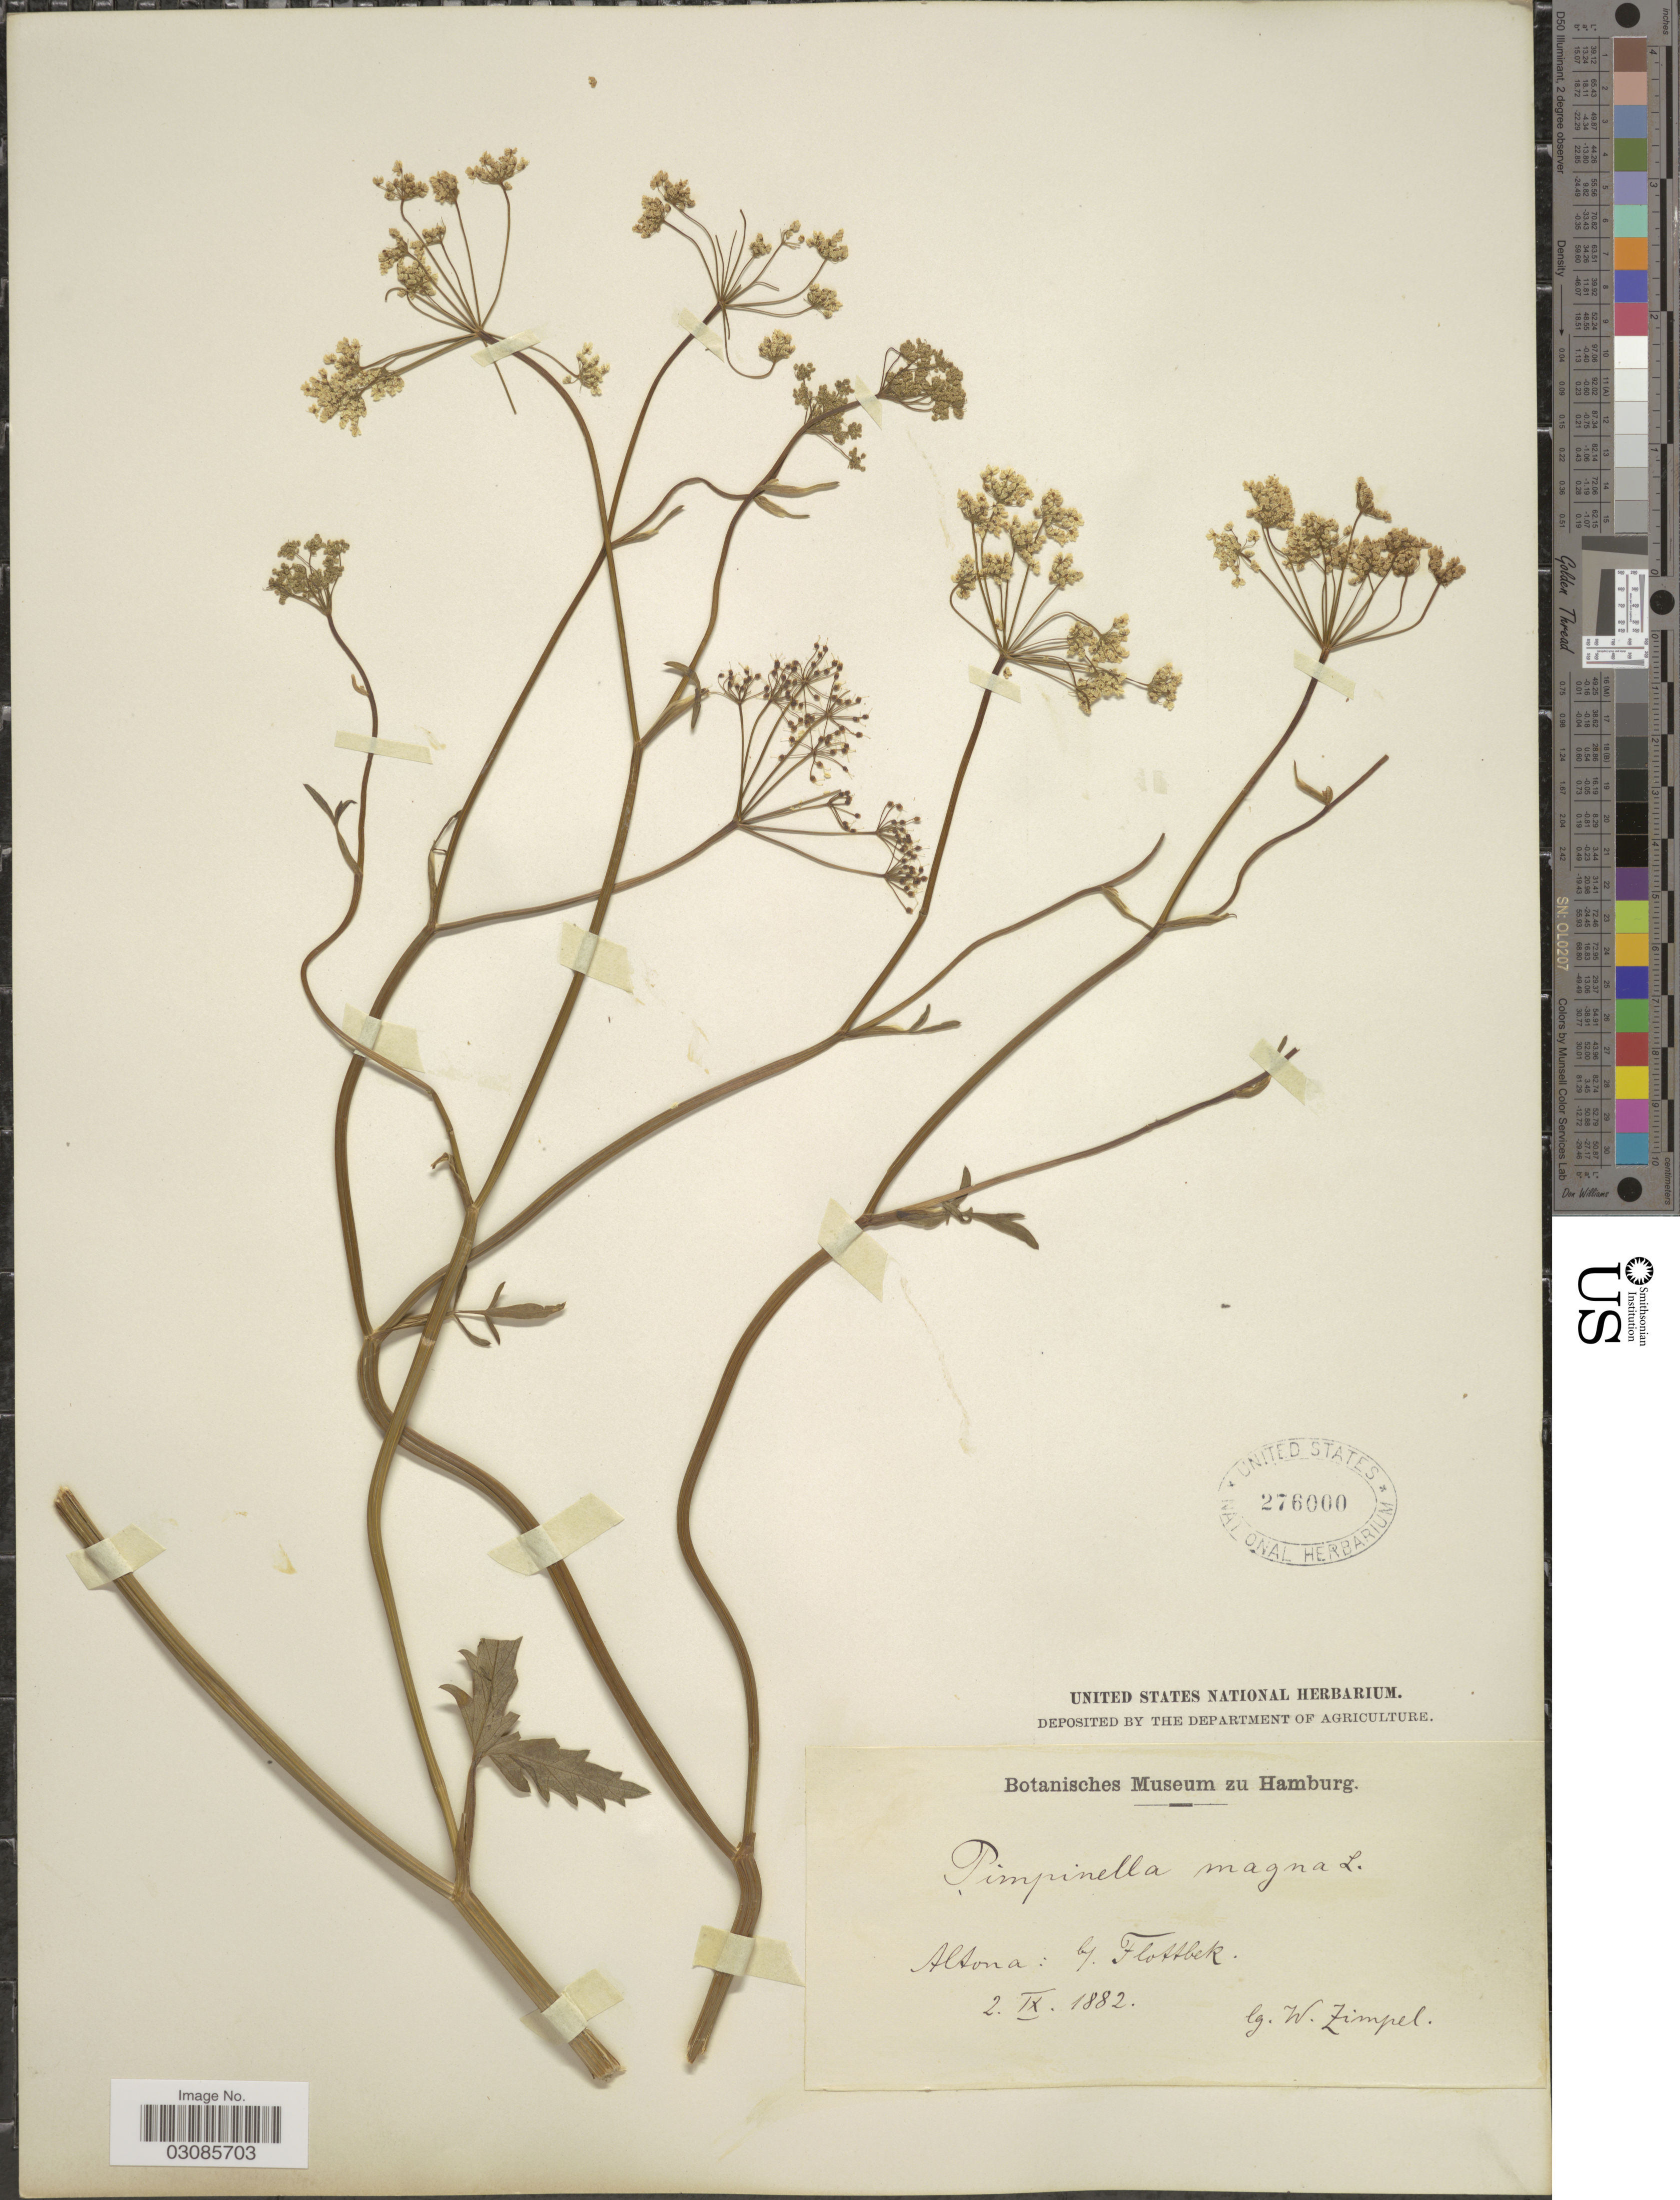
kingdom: Plantae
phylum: Tracheophyta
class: Magnoliopsida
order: Apiales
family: Apiaceae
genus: Pimpinella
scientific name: Pimpinella magna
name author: L.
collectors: W. Zimpel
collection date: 1882-09-02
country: Germany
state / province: Hamburg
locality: Altona: b/ Flottbek.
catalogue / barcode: US 276000